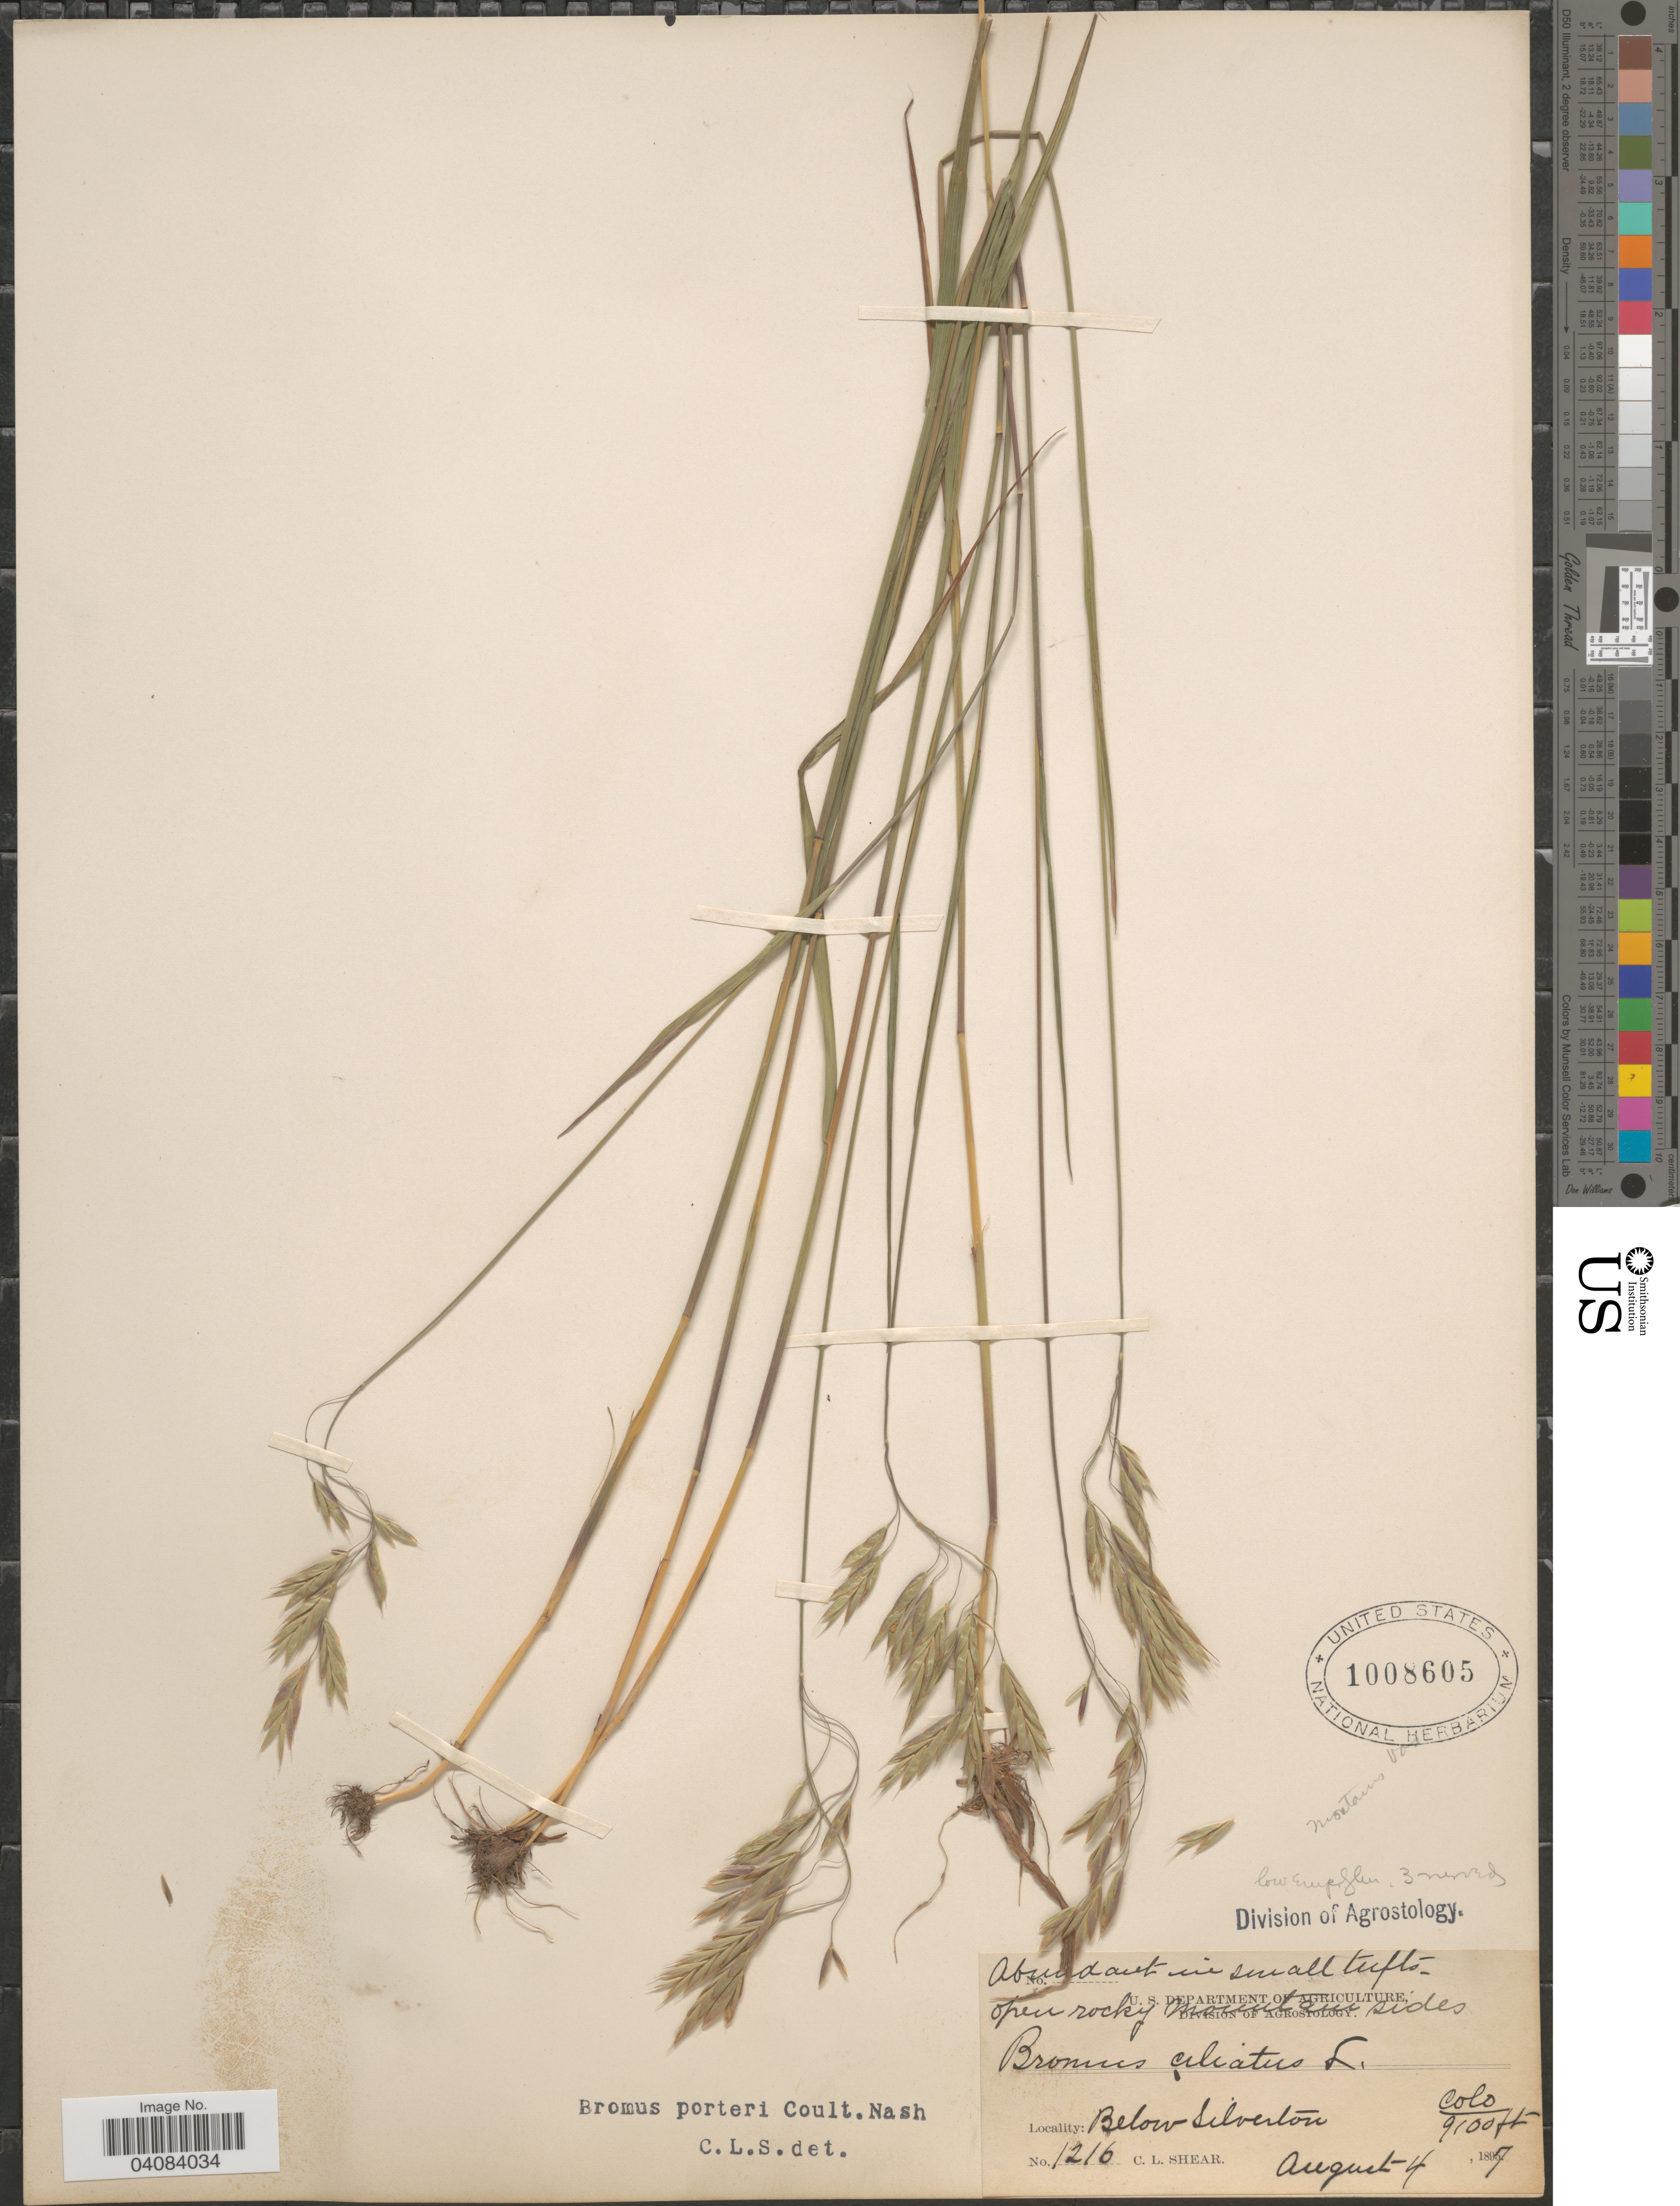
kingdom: Plantae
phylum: Tracheophyta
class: Liliopsida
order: Poales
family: Poaceae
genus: Bromus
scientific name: Bromus porteri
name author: (J.M. Coult.) Nash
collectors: C. L. Shear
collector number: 1216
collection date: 1897-08-04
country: United States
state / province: Colorado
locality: Open rocky mountain sides. Below Silverton.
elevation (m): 2774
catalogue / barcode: US 1008605